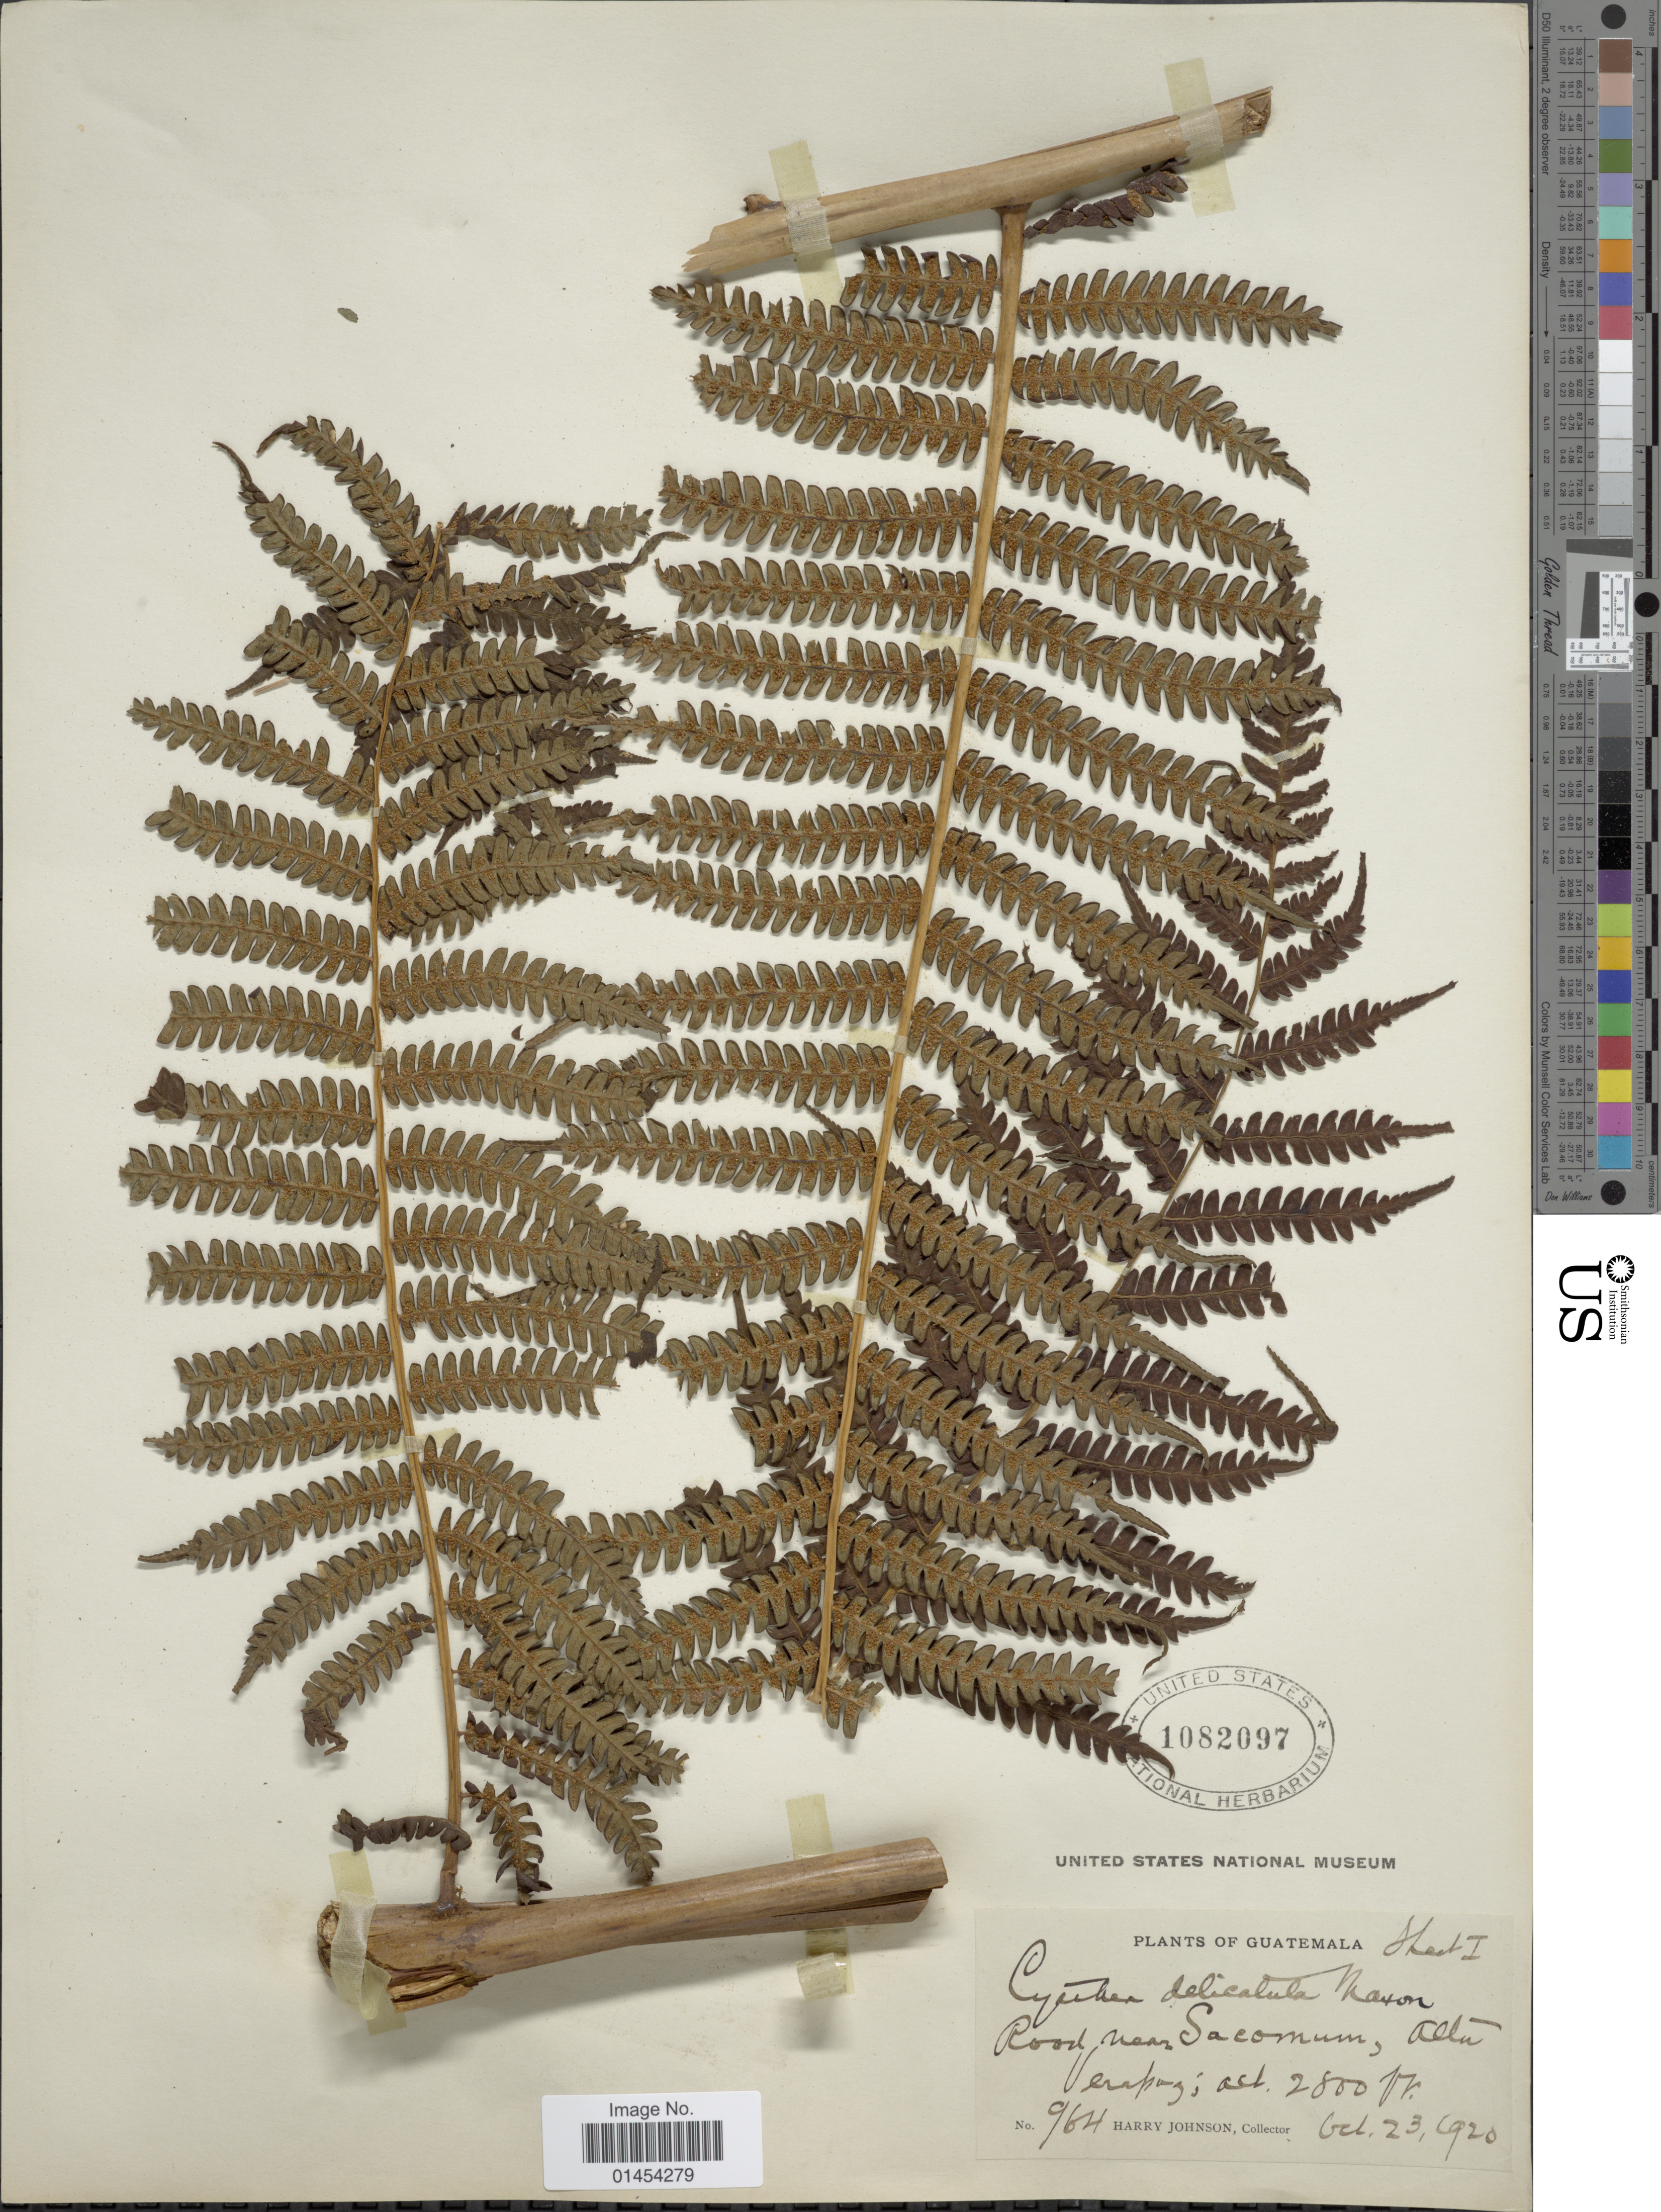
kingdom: Plantae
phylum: Tracheophyta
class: Polypodiopsida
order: Cyatheales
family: Cyatheaceae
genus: Alsophila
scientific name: Alsophila delicatula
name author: Maxon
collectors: H. Johnson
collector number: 964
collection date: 1920-10-23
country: Guatemala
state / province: Alta Verapaz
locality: Road near Sacomum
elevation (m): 853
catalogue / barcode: US 1082097